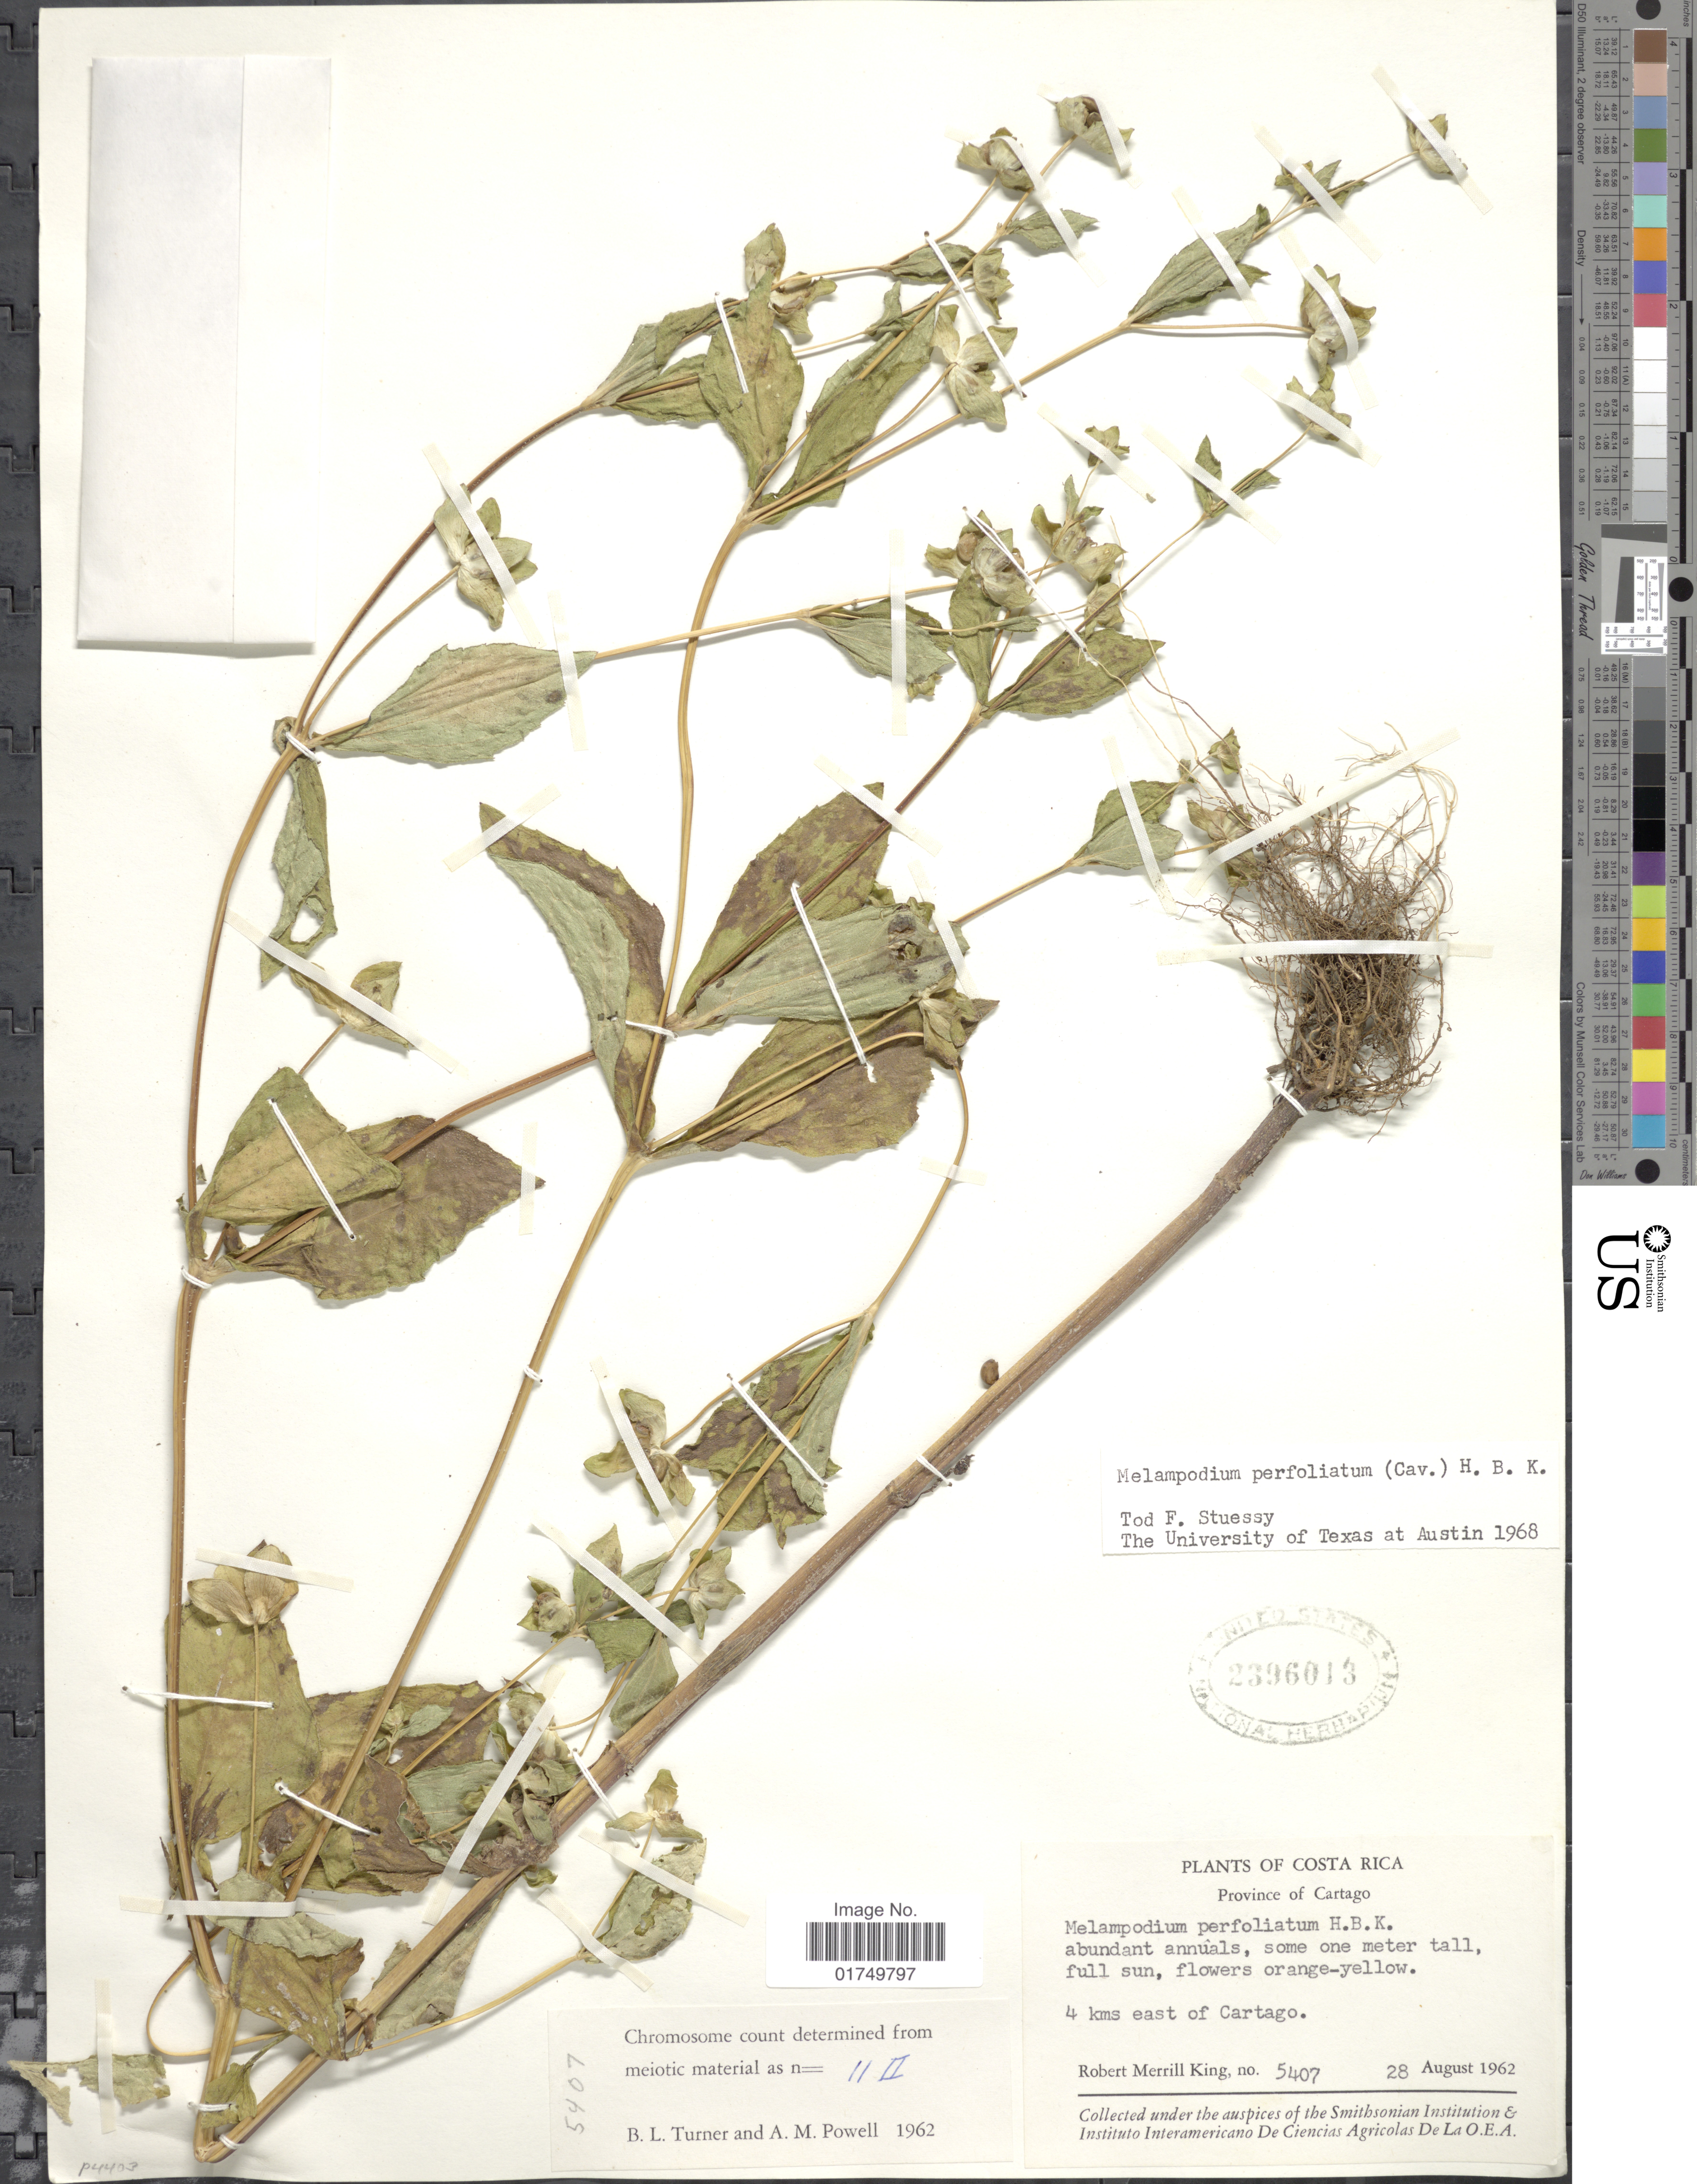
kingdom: Plantae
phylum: Tracheophyta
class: Magnoliopsida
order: Asterales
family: Asteraceae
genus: Melampodium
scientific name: Melampodium perfoliatum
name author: (Cav.) Kunth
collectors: R. M. King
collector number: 5407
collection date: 1962-08-28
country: Costa Rica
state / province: Cartago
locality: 4 kms east of Cartago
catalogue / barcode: US 2396013